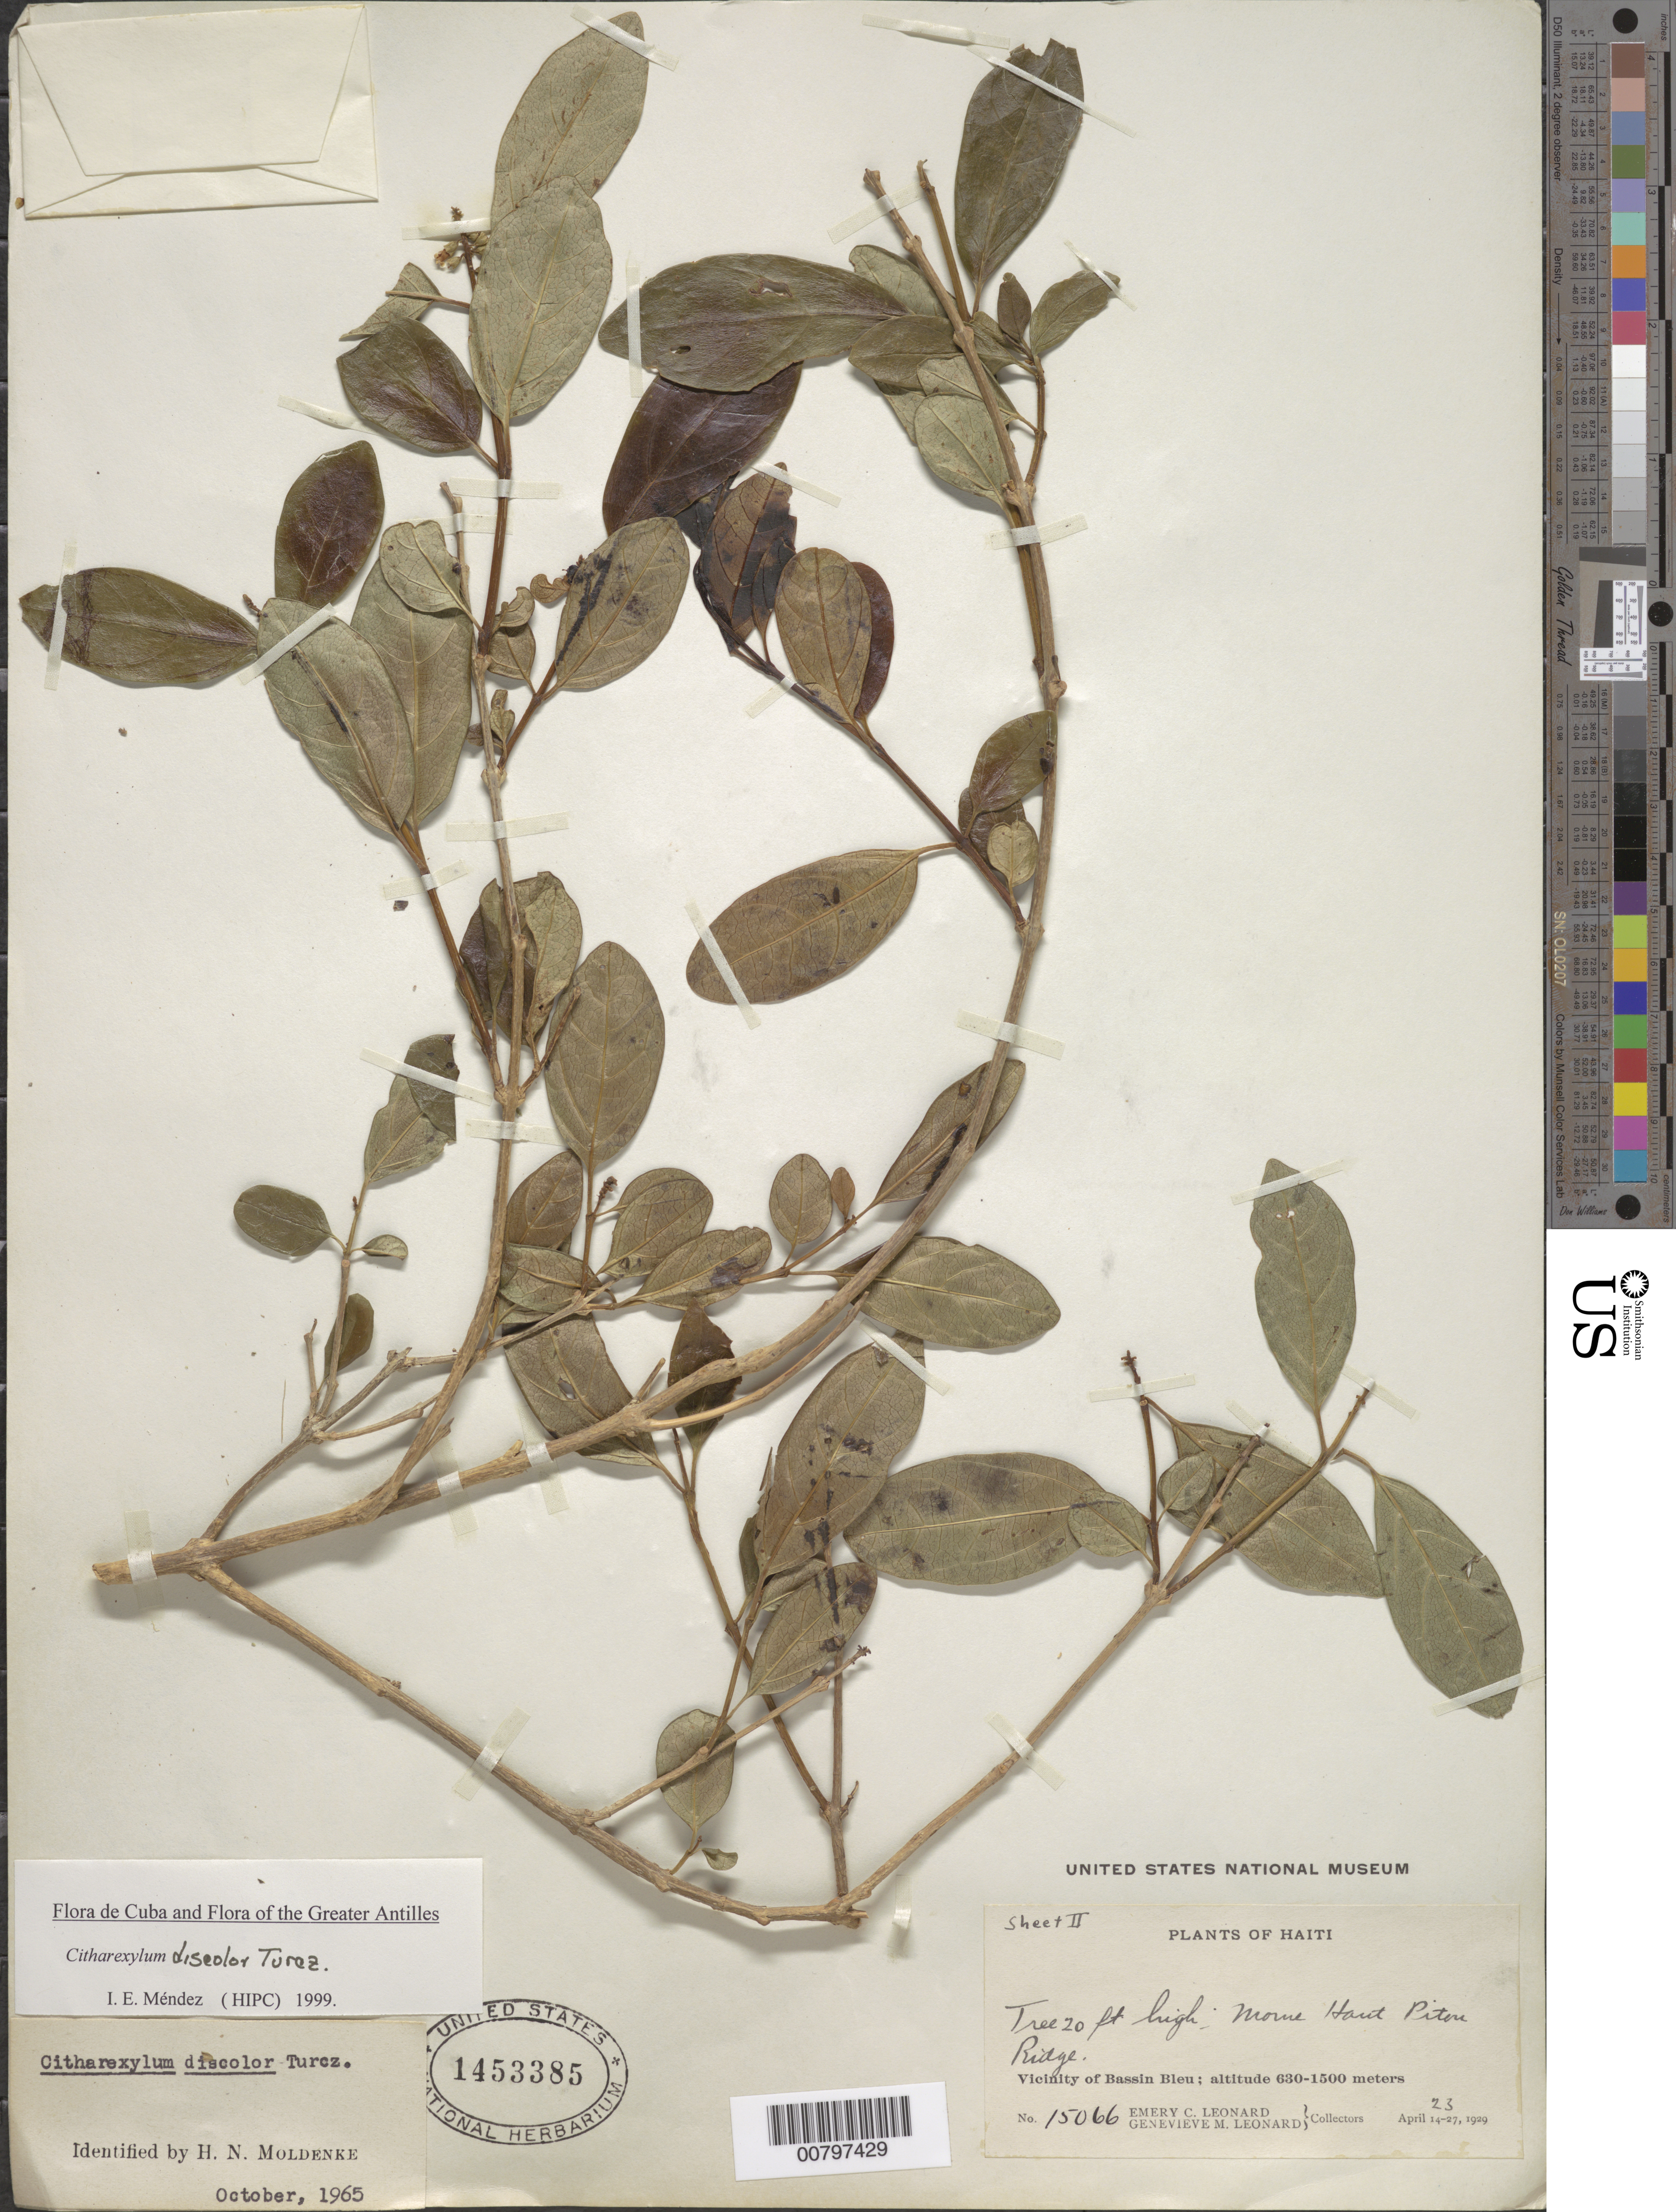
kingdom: Plantae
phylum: Tracheophyta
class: Magnoliopsida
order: Lamiales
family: Verbenaceae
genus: Citharexylum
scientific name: Citharexylum discolor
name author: Turcz.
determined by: Méndez, Isidro E., (HIPC)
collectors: E. C. Leonard & G. M. Leonard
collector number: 15066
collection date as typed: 23 Apr 1929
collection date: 1929-04-23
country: Haiti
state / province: Nord-Ouest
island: Hispaniola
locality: Vicinity of Bassin Bleu, Morne Haut Pitou Ridge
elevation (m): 630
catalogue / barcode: US 1453385